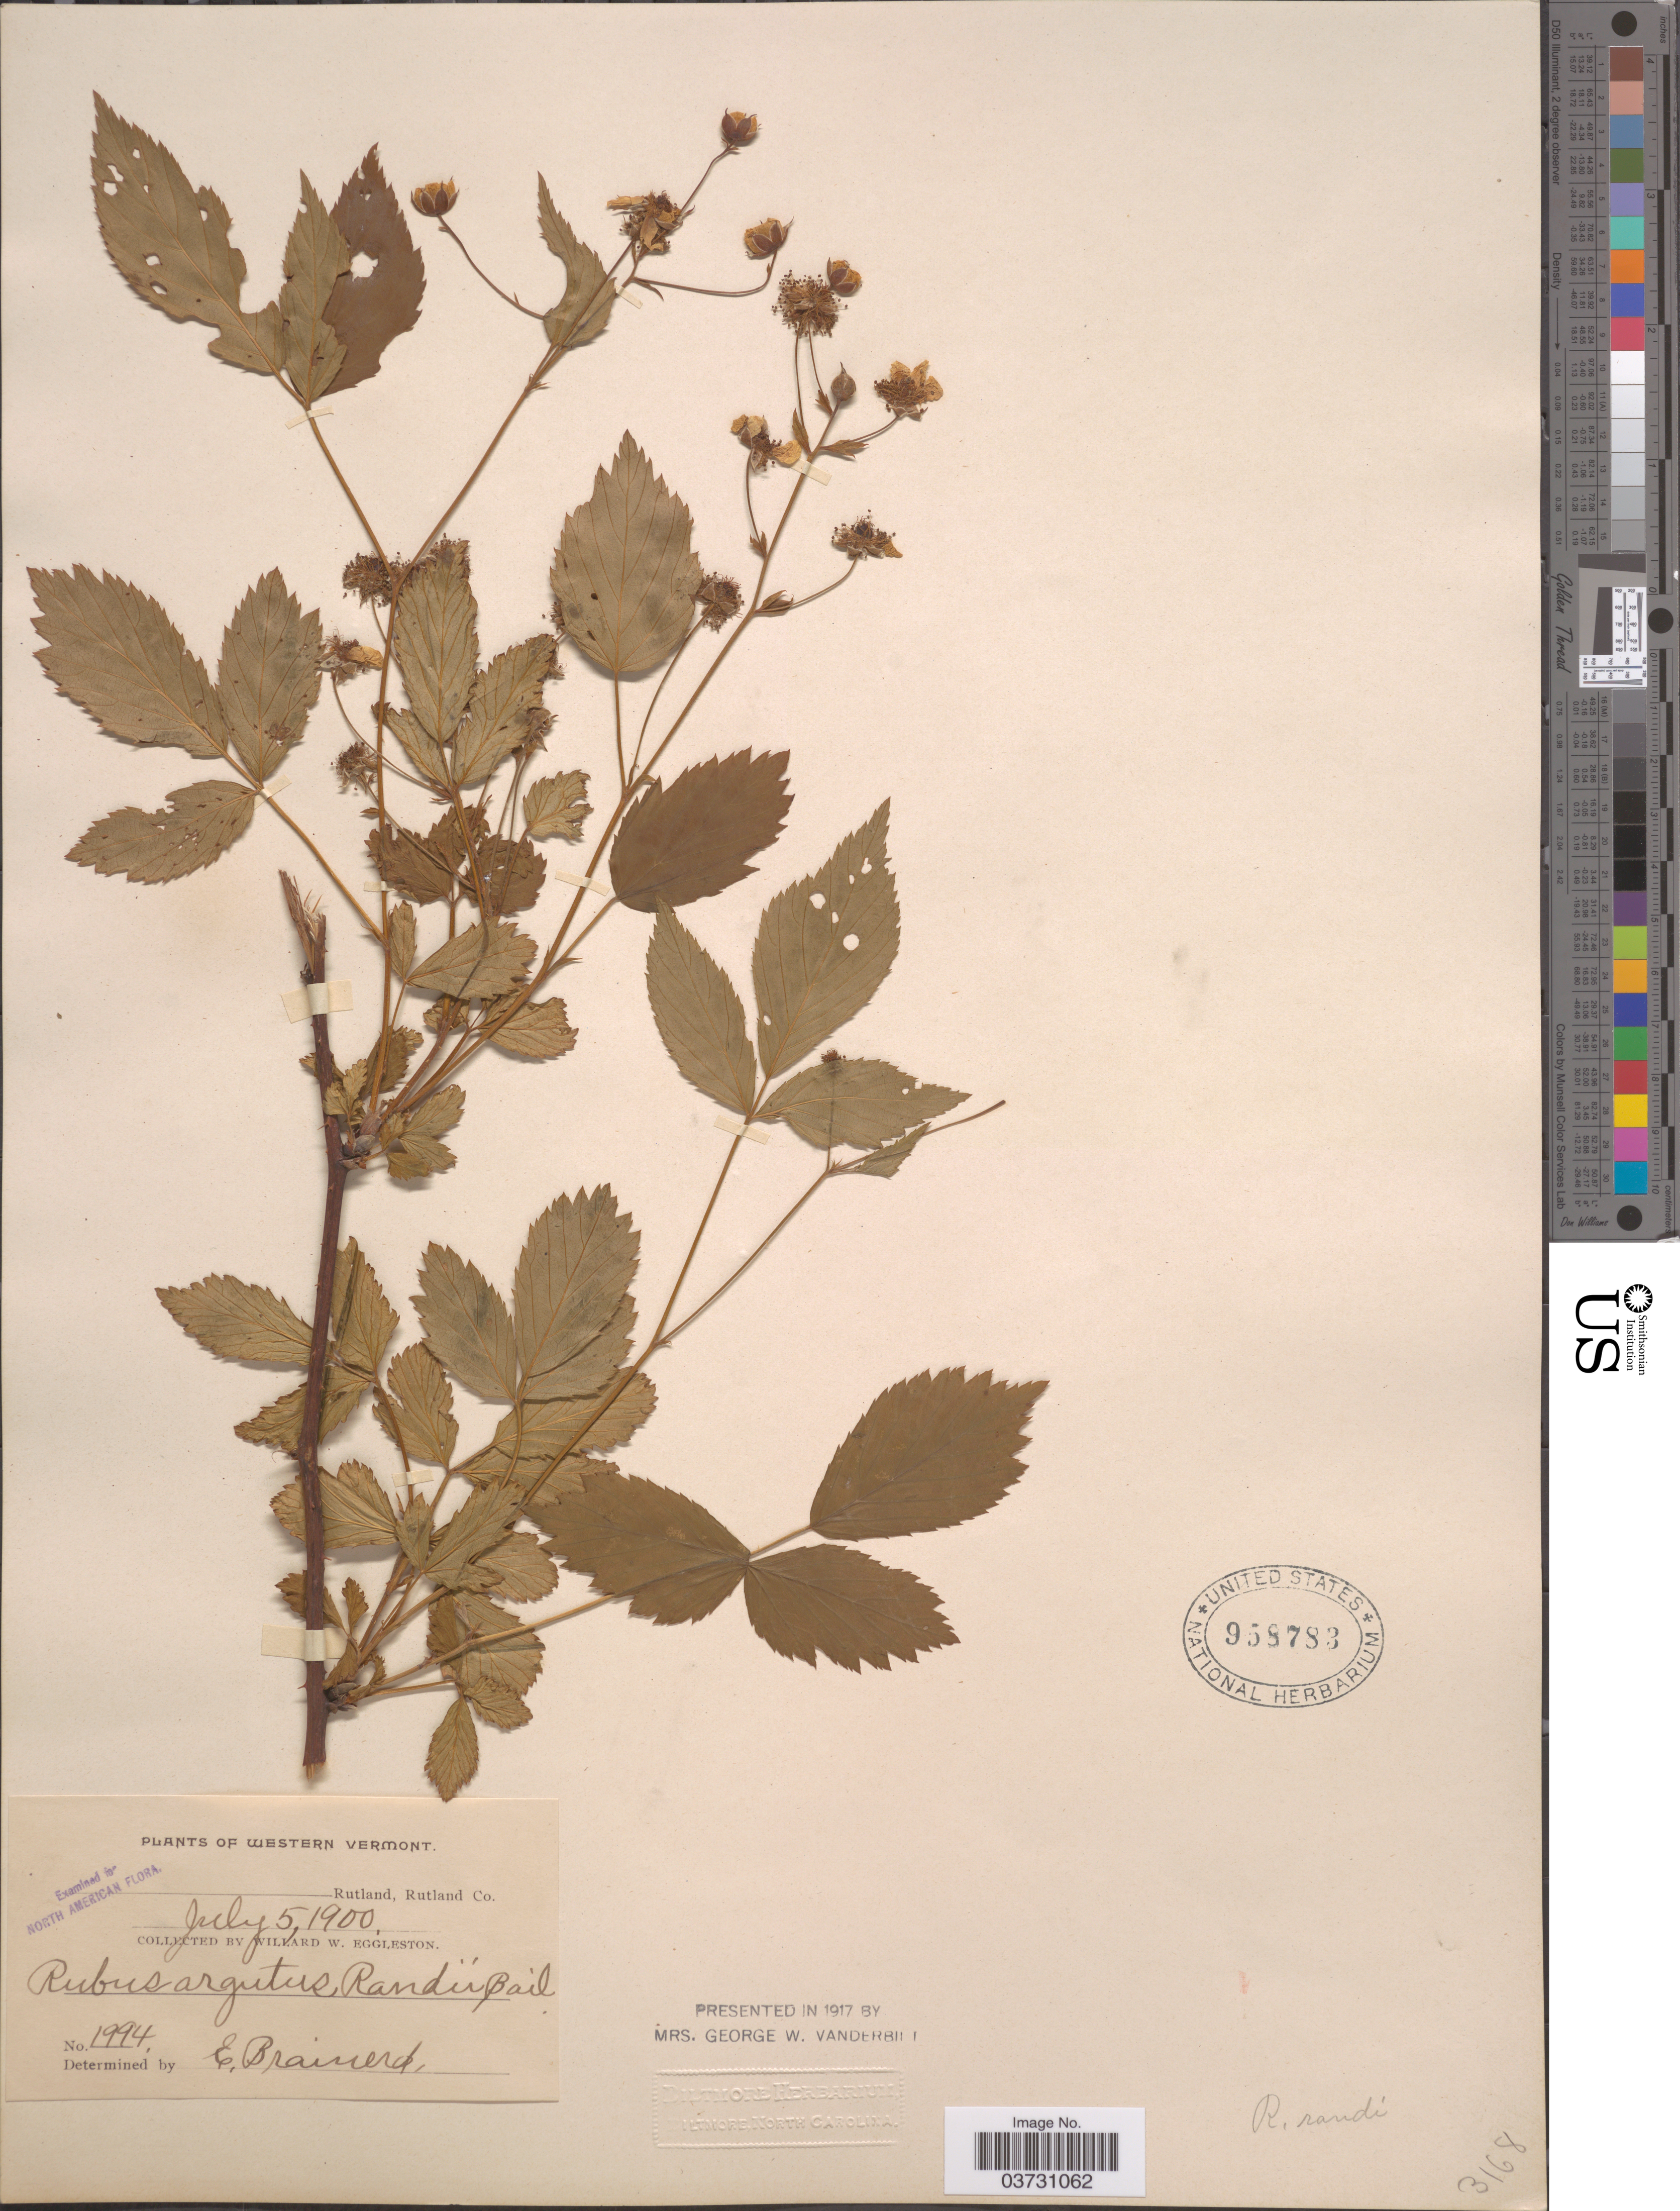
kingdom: Plantae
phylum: Tracheophyta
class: Magnoliopsida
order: Rosales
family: Rosaceae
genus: Rubus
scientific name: Rubus randii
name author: (L.H. Bailey) Rydb.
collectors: W. W. Eggleston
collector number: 1994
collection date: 1900-07-05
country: United States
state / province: Vermont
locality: Western Vermont. Rutland, Rutland Co.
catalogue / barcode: US 958783